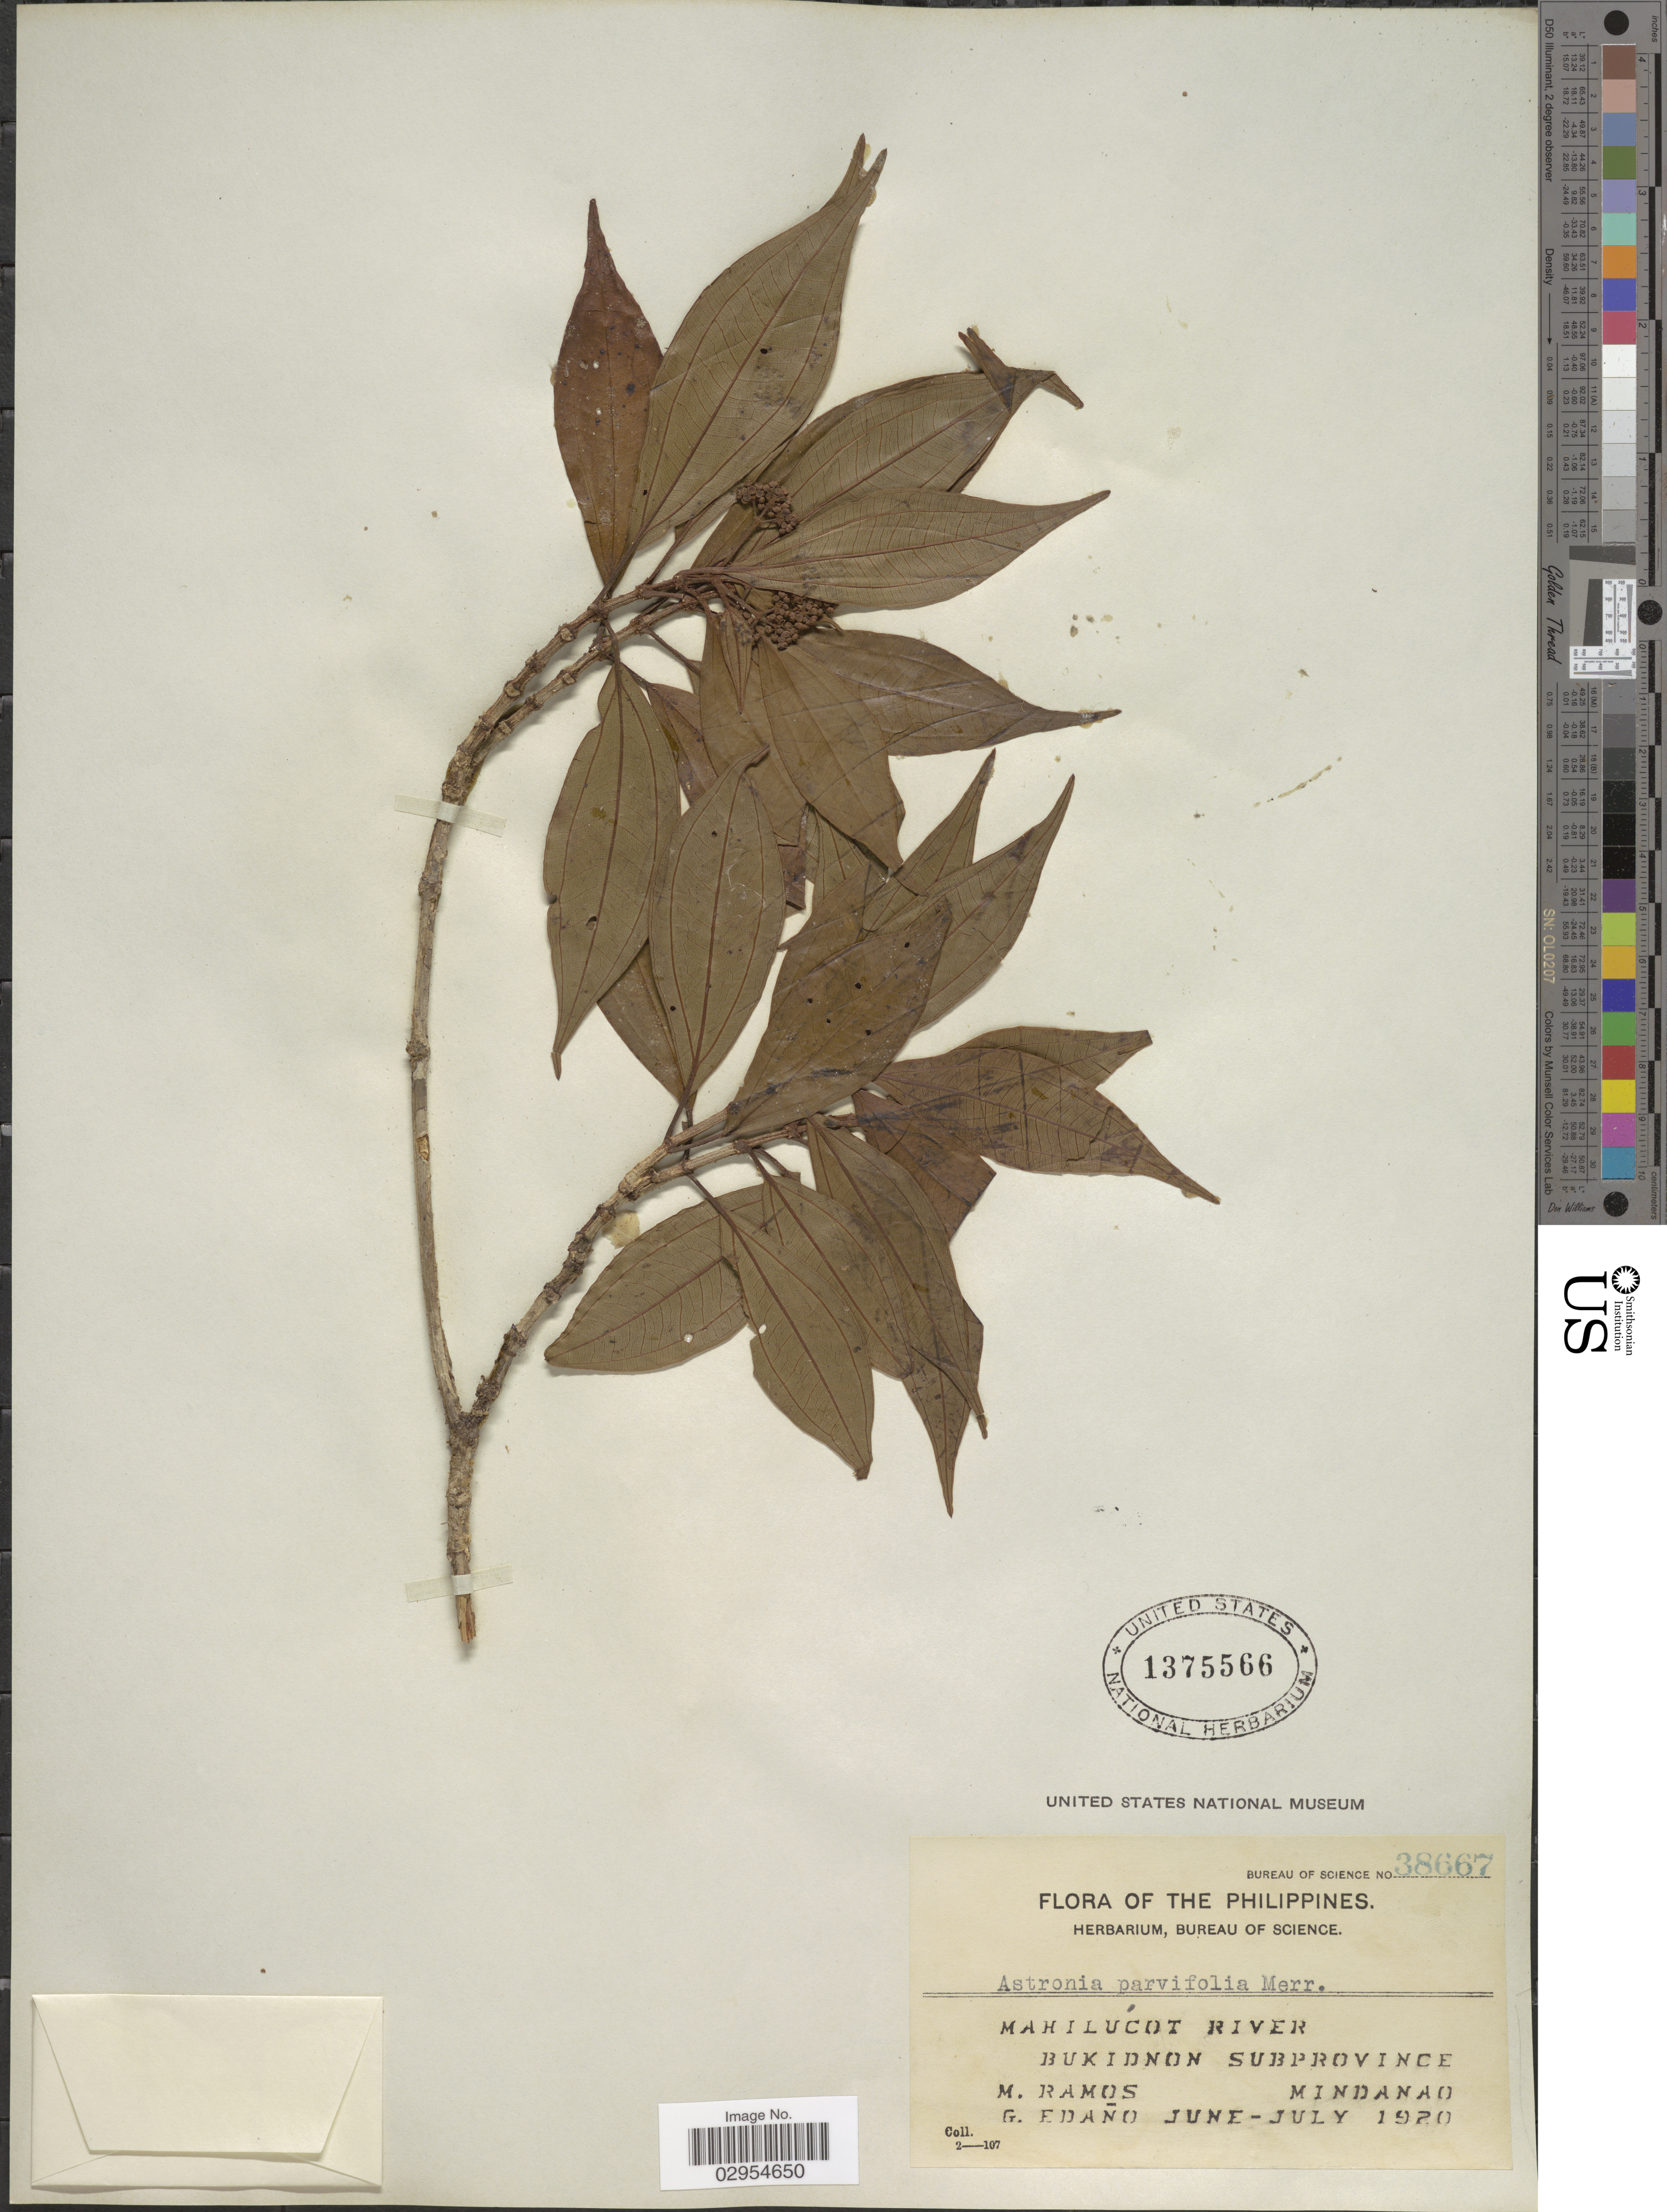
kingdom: Plantae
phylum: Tracheophyta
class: Magnoliopsida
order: Myrtales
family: Melastomataceae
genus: Astronia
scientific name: Astronia parvifolia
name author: Merr.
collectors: M. Ramos & G. Edaño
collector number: Bureau of Science 38667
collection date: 1920-06/1920-07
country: Philippines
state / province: Northern Mindanao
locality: Mahilúcot river. Bukidnon subprovince. Mindanao.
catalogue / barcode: US 1375566